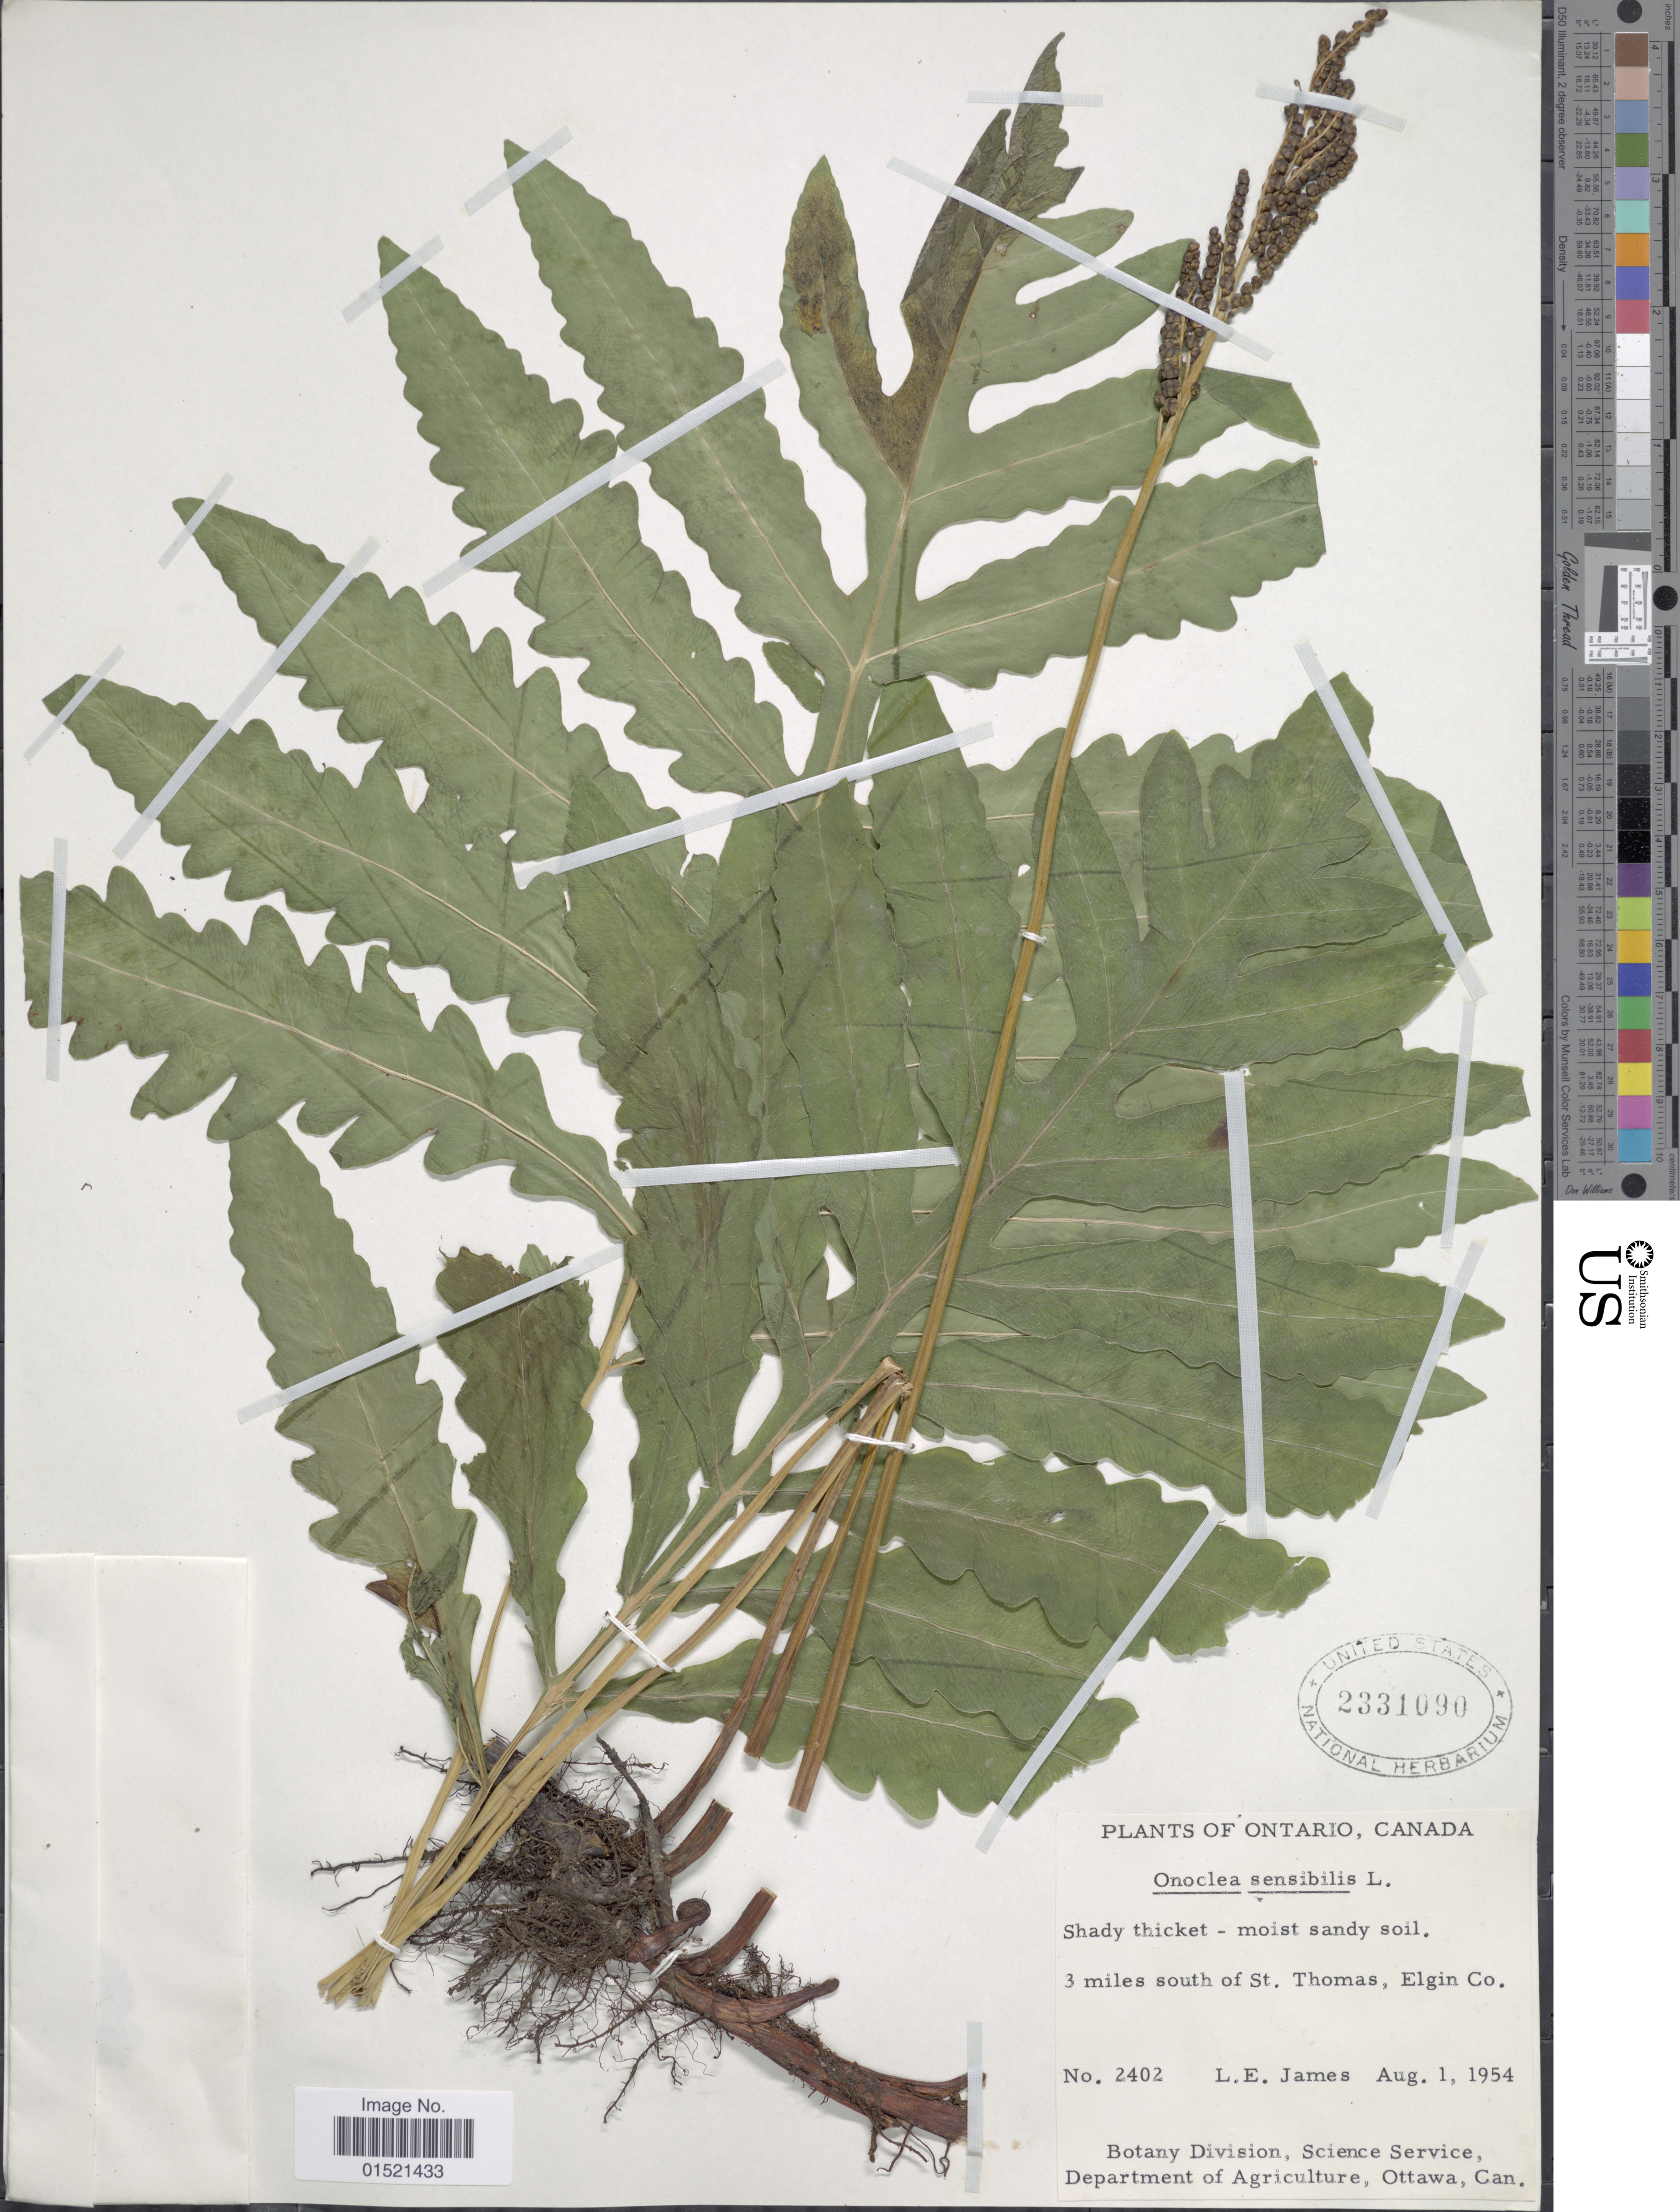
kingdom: Plantae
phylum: Tracheophyta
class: Polypodiopsida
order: Polypodiales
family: Onocleaceae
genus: Onoclea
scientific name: Onoclea sensibilis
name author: L.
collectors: L. E. James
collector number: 2402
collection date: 1954-08-01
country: Canada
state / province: Ontario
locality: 3 miles south of St. Thomas, Elgin Co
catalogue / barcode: US 2331090